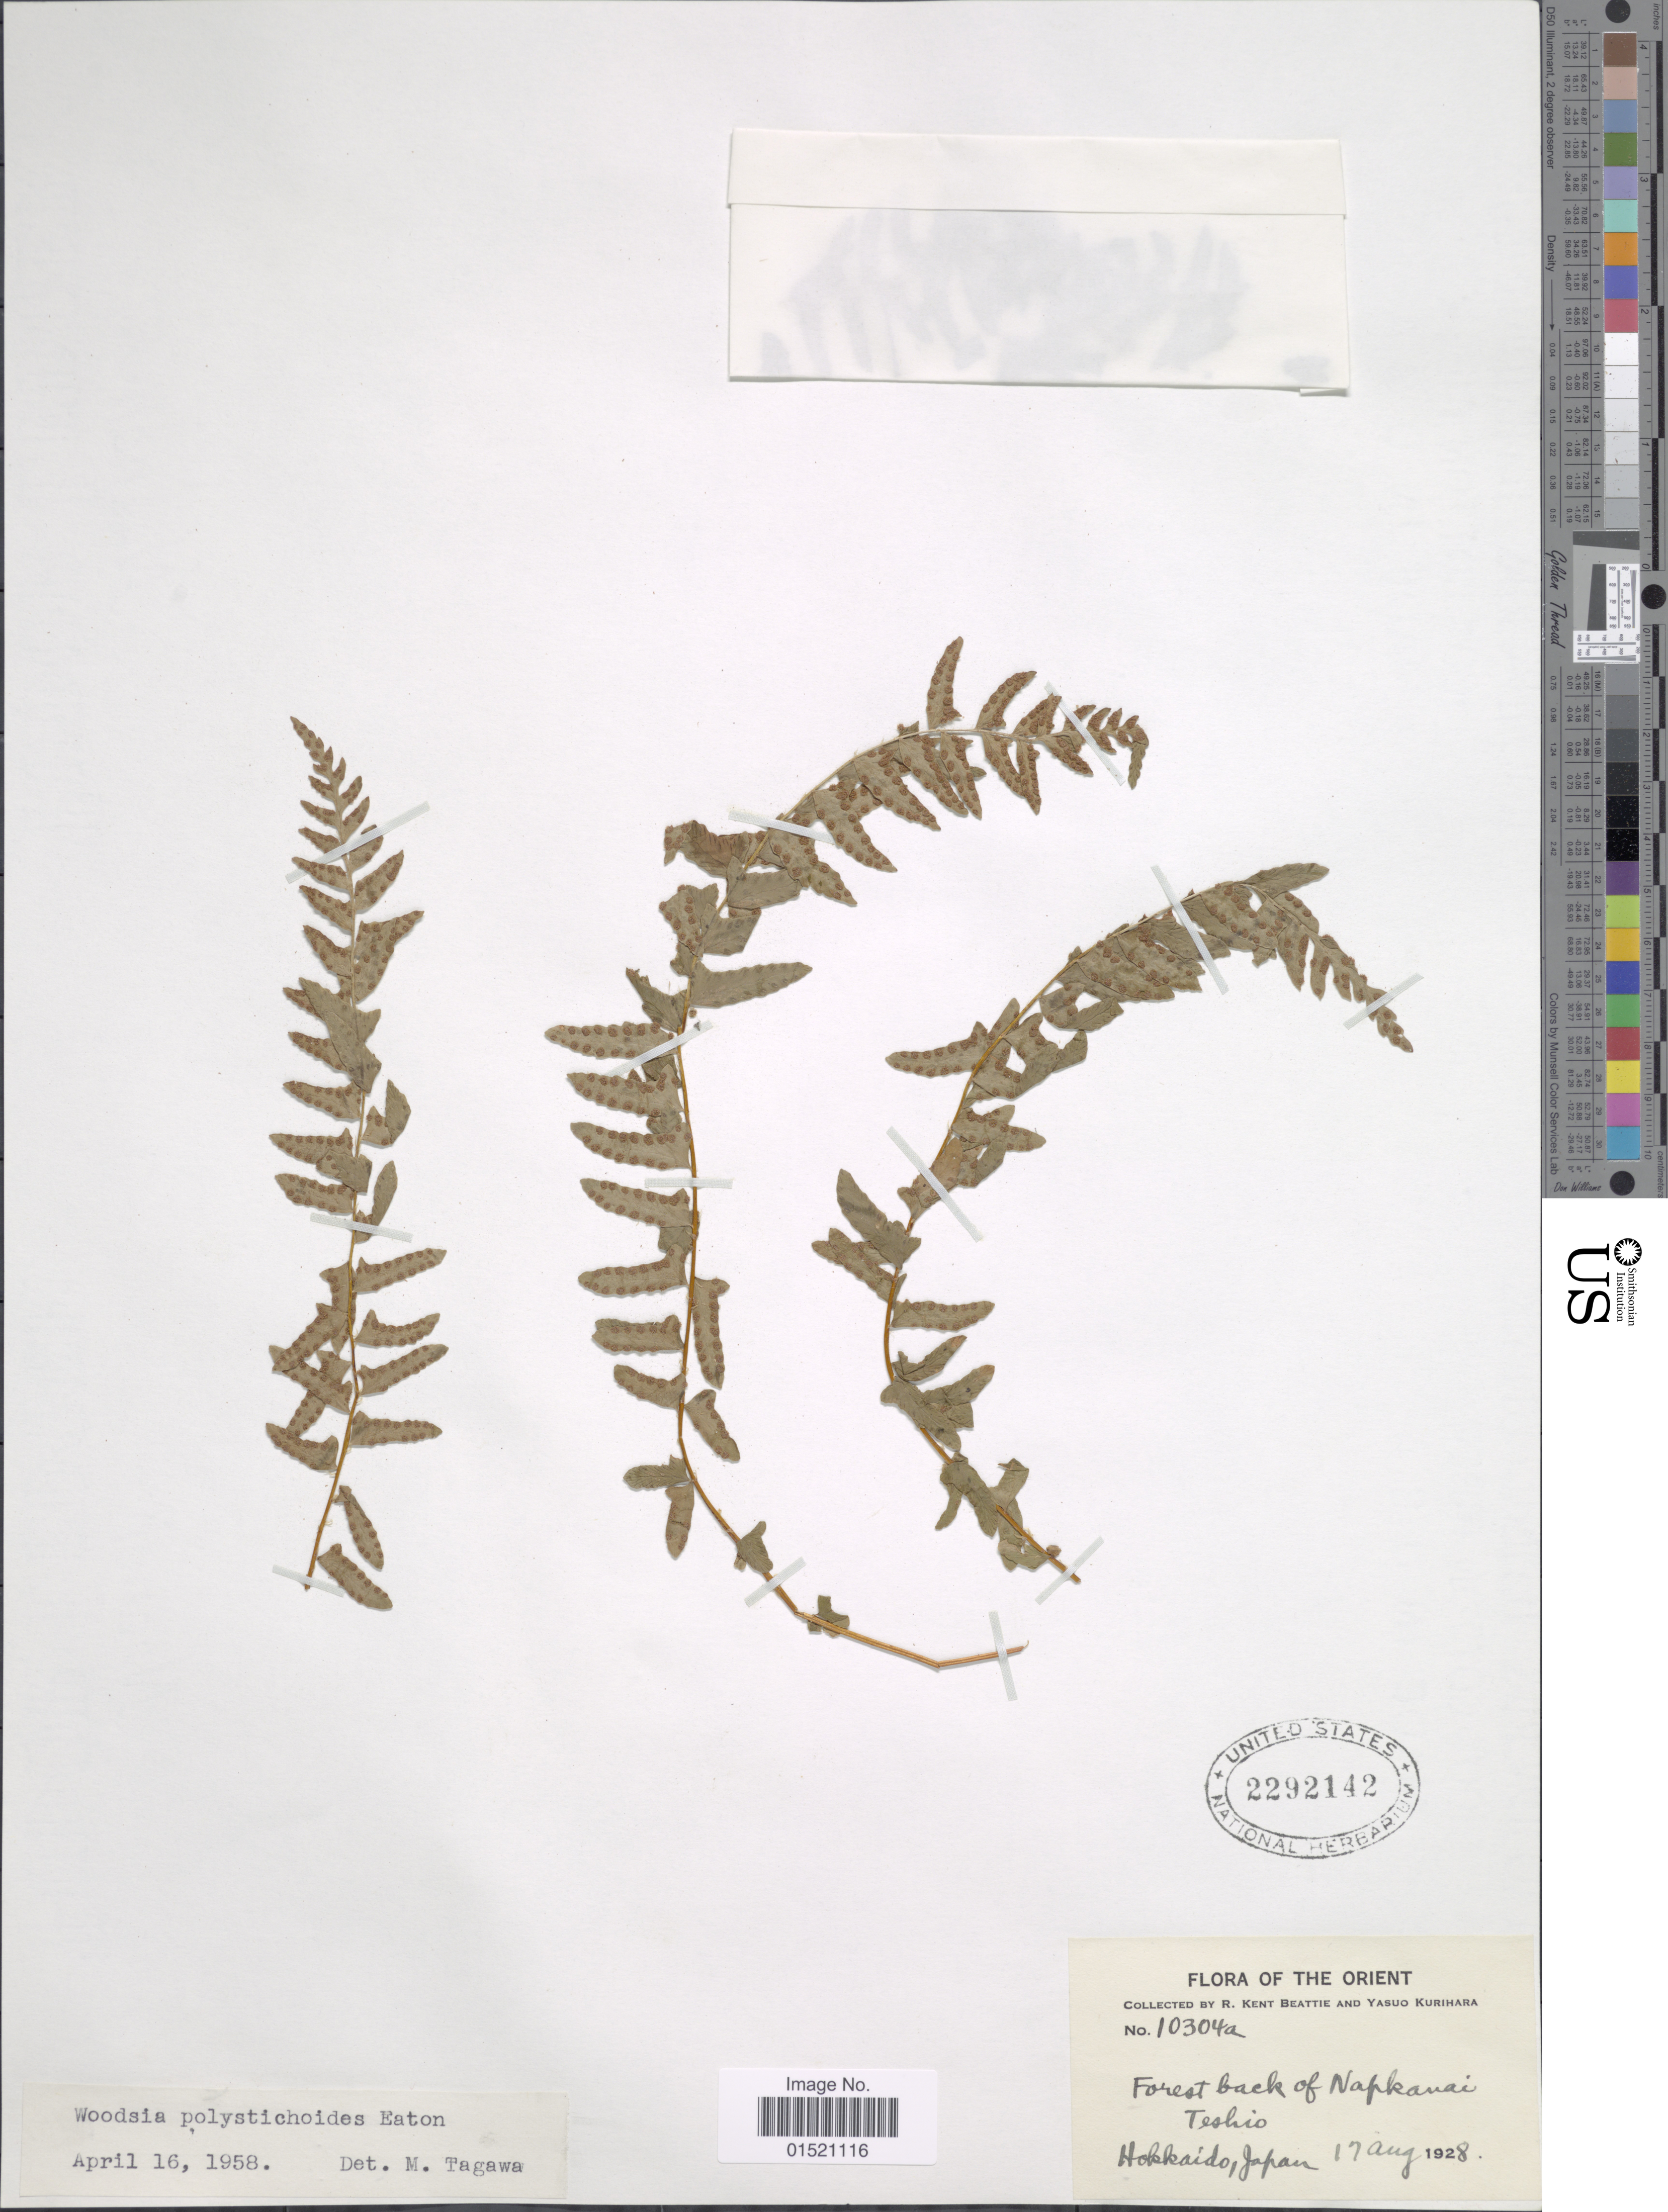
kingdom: Plantae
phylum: Tracheophyta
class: Polypodiopsida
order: Polypodiales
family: Woodsiaceae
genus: Woodsia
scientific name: Woodsia polystichoides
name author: D.C. Eaton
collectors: R. K. Beattie & Y. Kurihara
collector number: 10304a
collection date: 1928-08-17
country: Japan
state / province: Hokkaidō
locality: The Orient, Forest back of Napkanai, Teshoi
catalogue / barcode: US 2292142